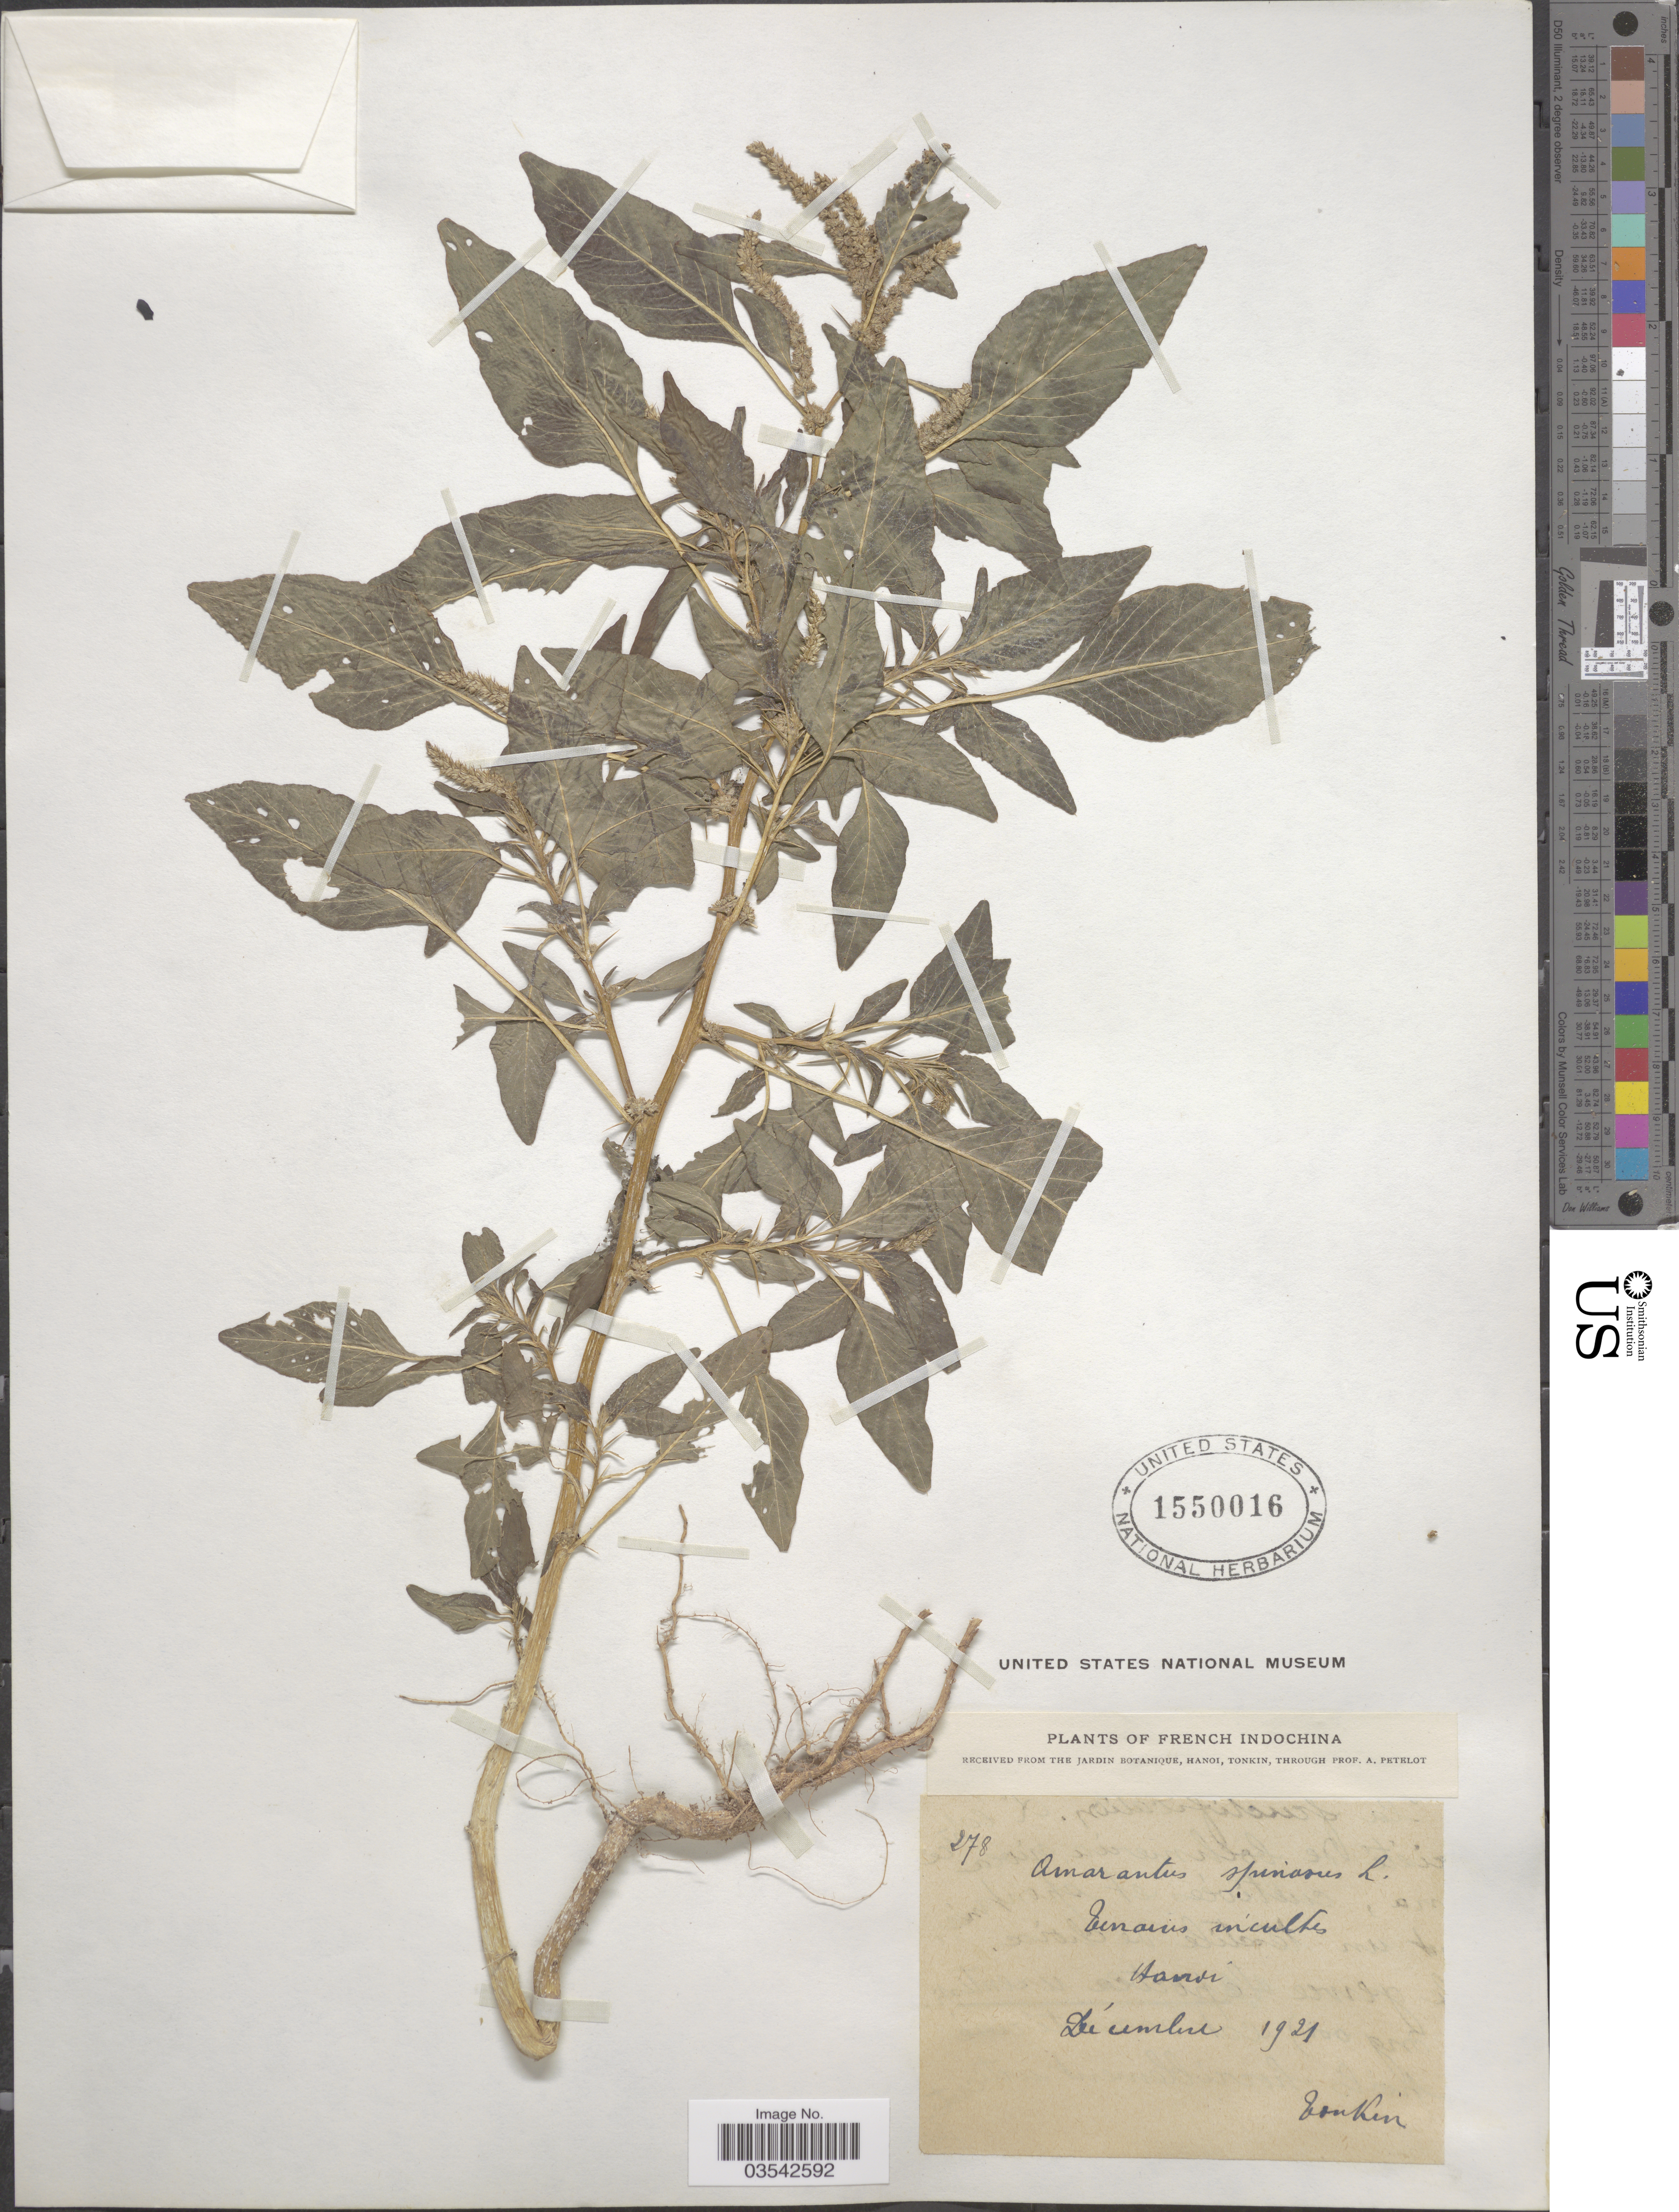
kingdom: Plantae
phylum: Tracheophyta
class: Magnoliopsida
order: Caryophyllales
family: Amaranthaceae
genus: Amaranthus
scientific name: Amaranthus spinosus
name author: L.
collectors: Pételot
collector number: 278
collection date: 1921-12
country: Vietnam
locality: French Indochina. Hanoi.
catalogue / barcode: US 1550016